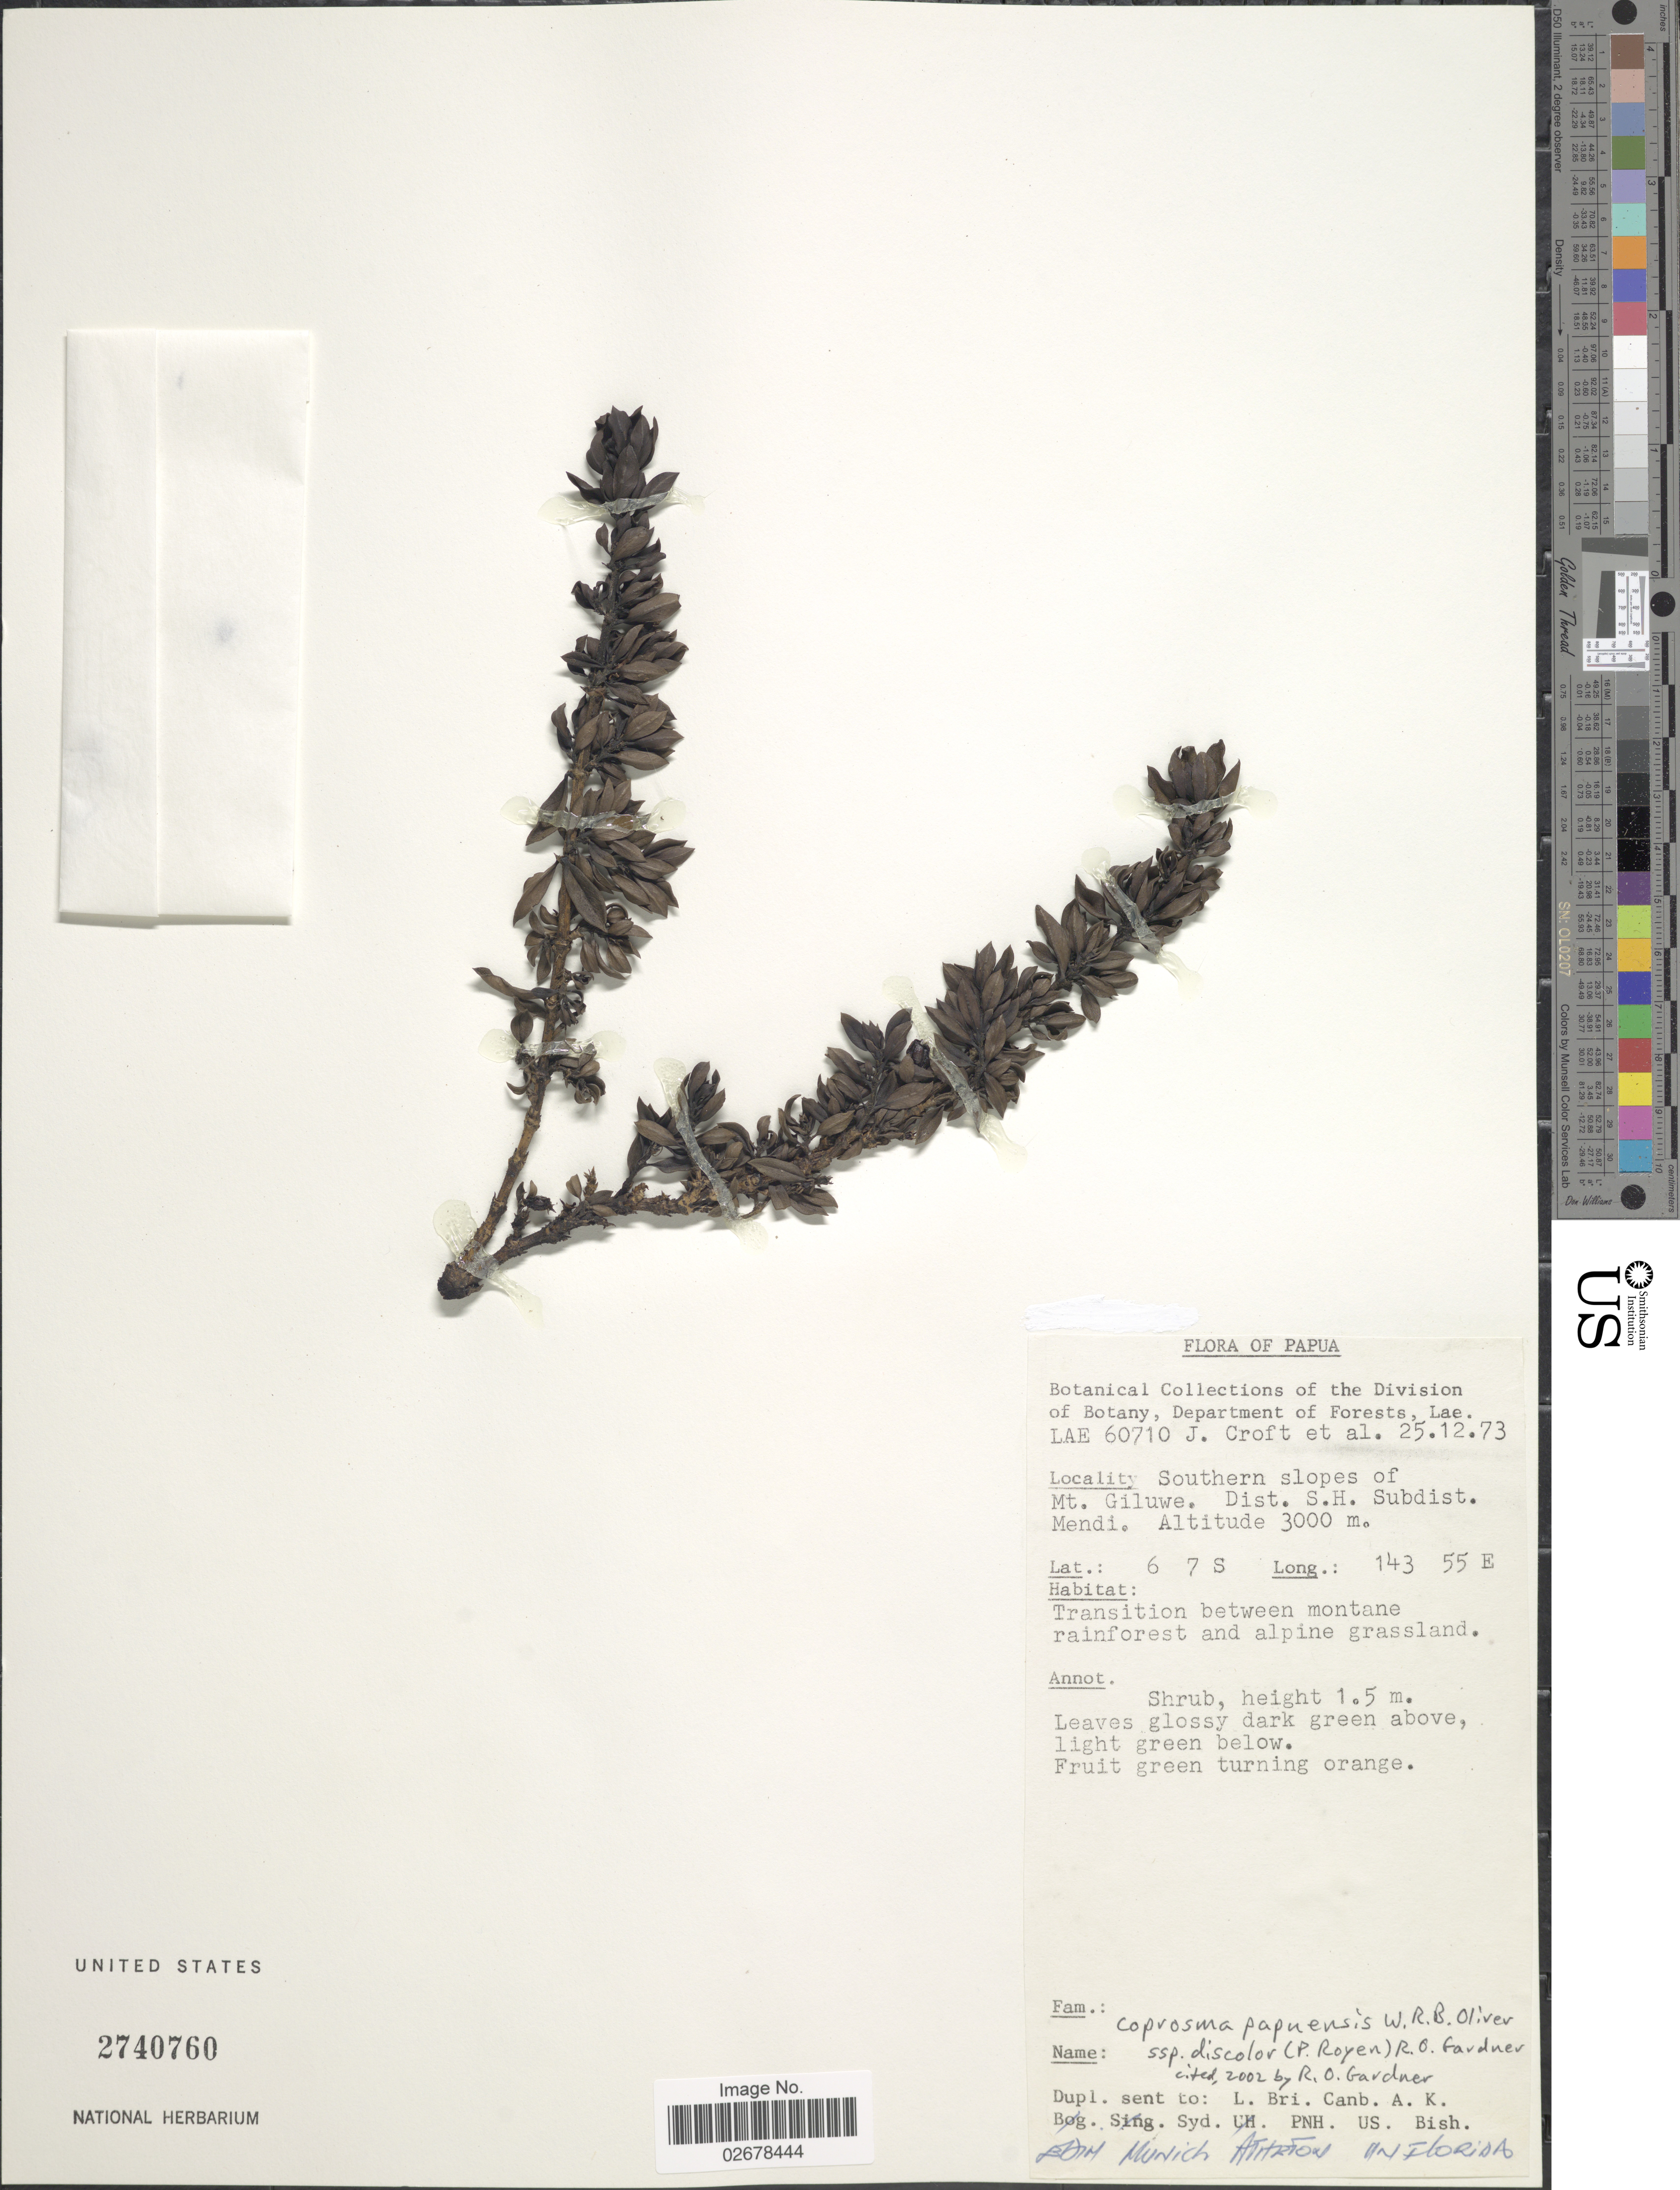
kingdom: Plantae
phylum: Tracheophyta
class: Magnoliopsida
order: Gentianales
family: Rubiaceae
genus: Coprosma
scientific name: Coprosma papuensis subsp. discolor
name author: (P. Royen) R.O. Gardner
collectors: J. Croft & et al.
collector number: LAE 60710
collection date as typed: Transcribed d/m/y: 25/12/73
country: Papua New Guinea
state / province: Southern Highlands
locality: Southern slopes of Mt. Giluwe, Dist. S.H., Subdist. Mendi, Papua.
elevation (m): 3000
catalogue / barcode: US 2740760